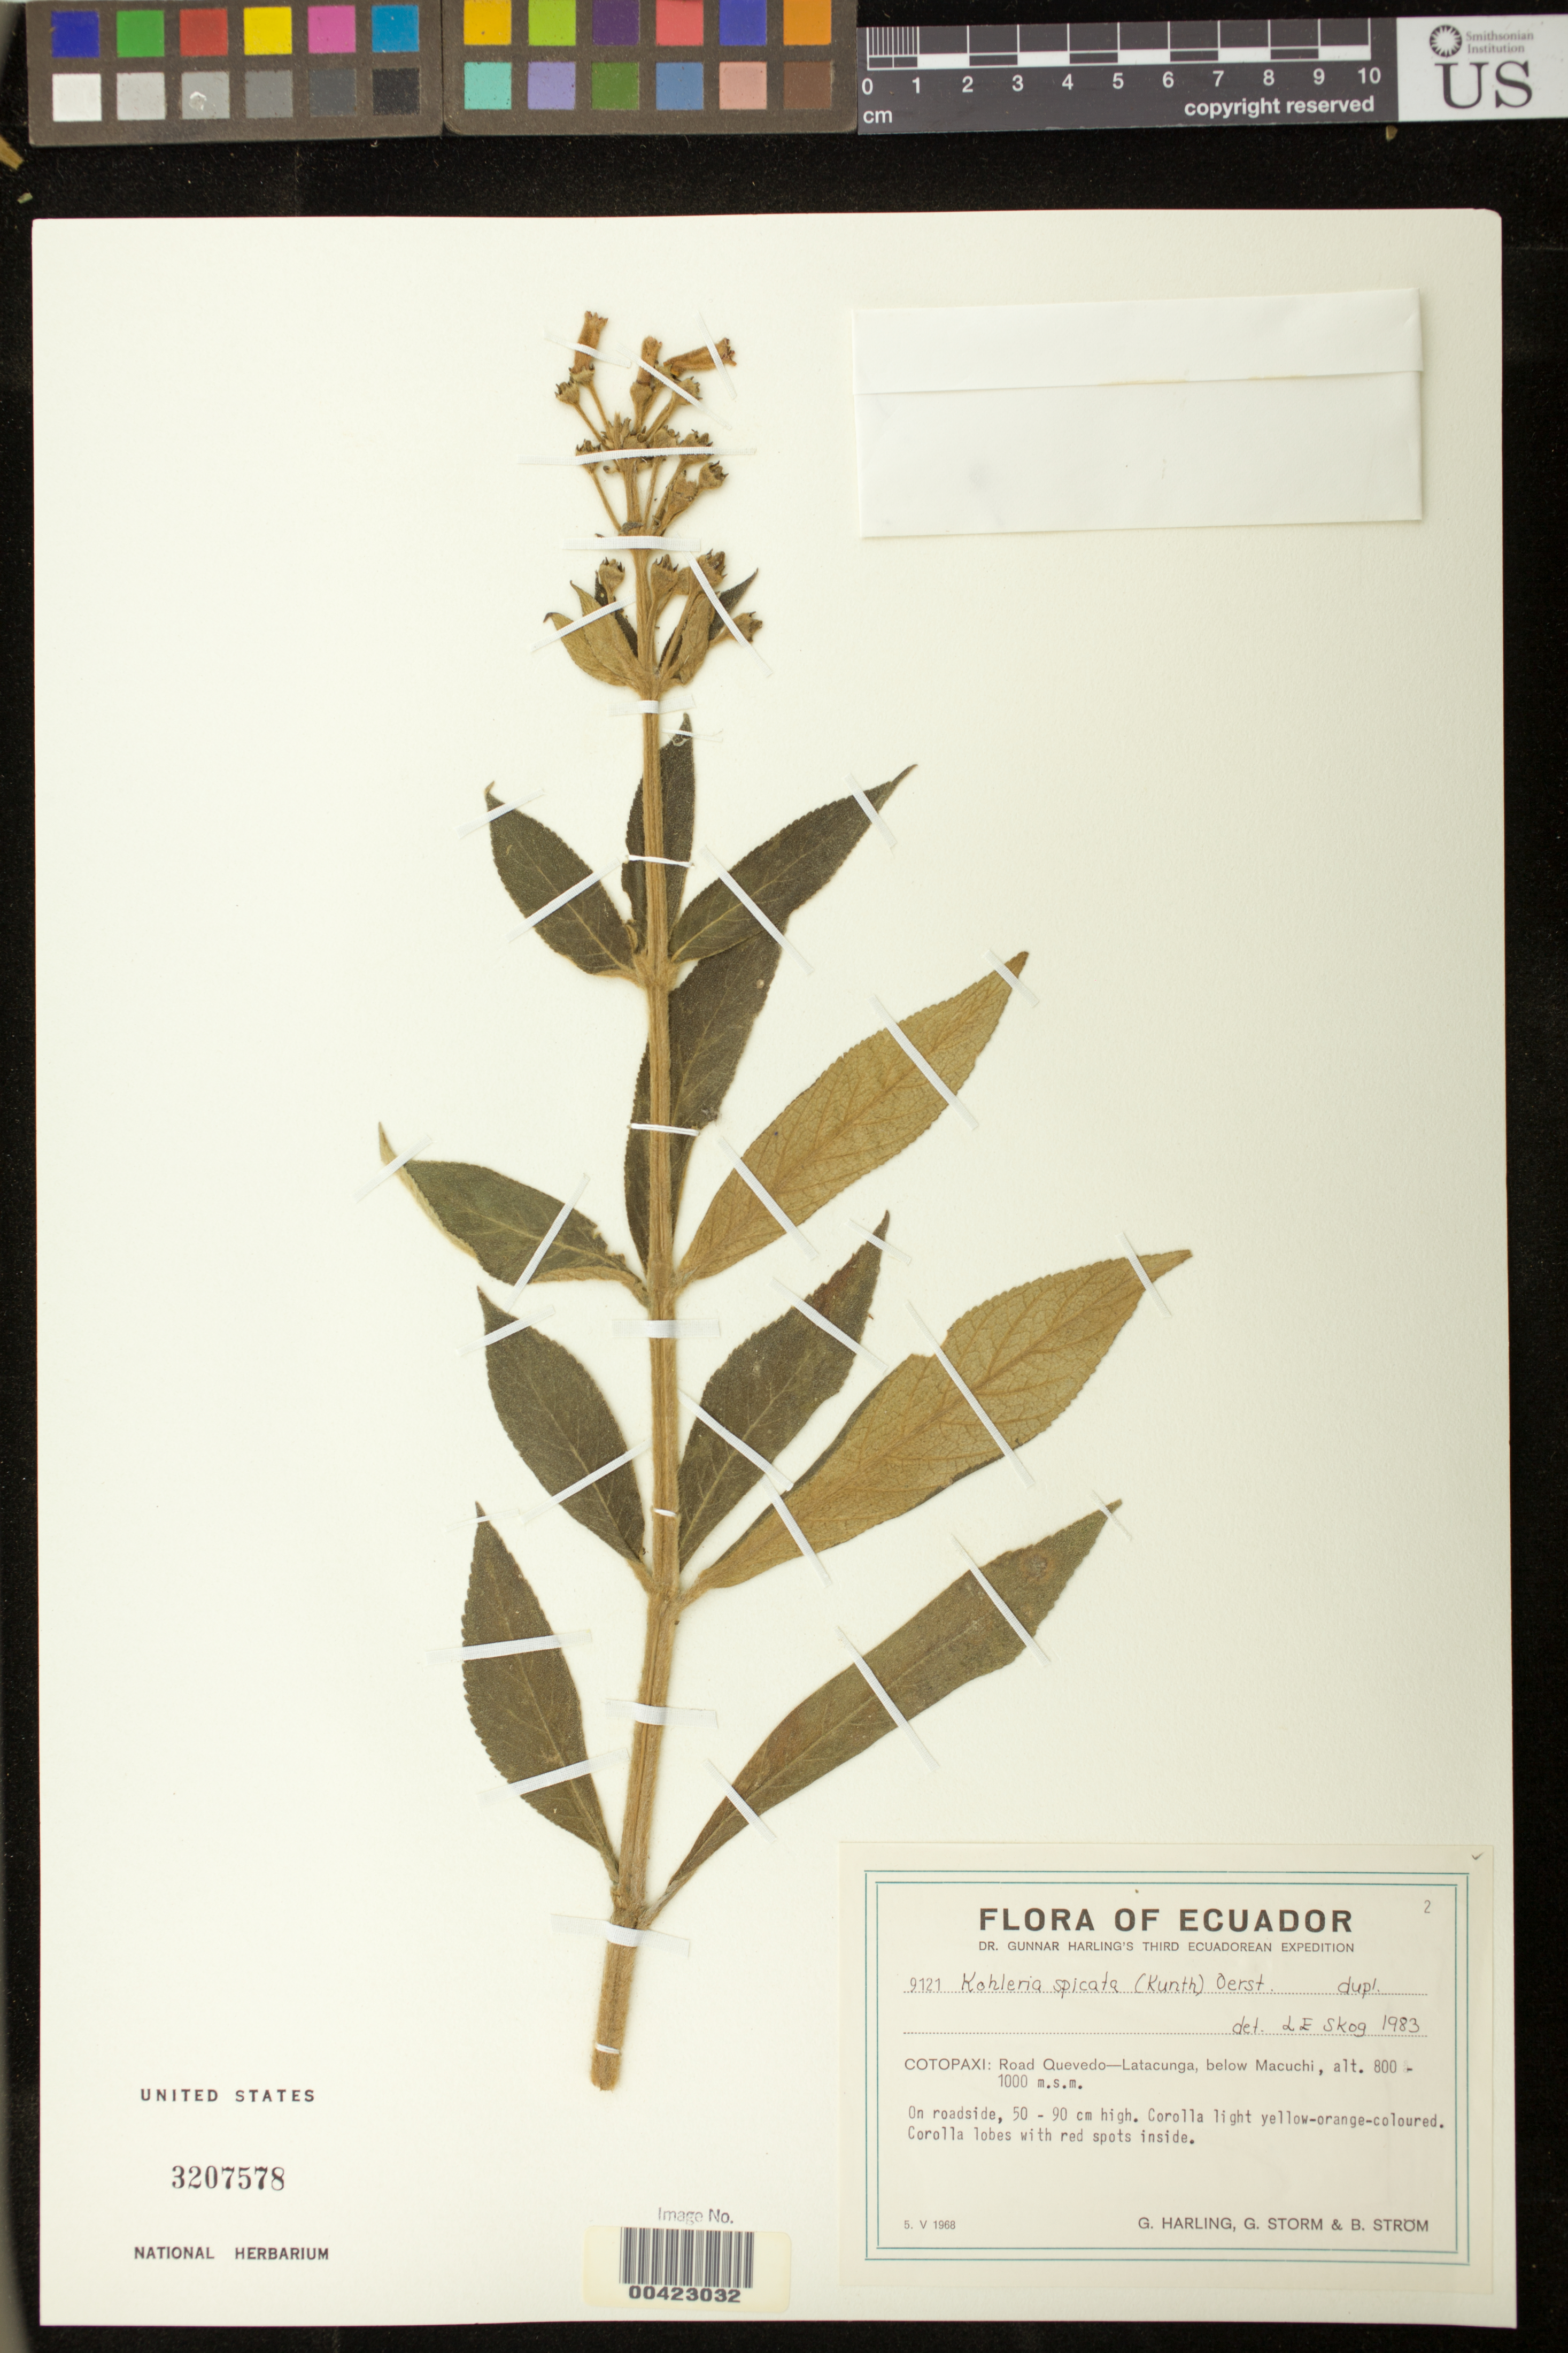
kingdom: Plantae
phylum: Tracheophyta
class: Magnoliopsida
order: Lamiales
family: Gesneriaceae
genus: Kohleria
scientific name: Kohleria spicata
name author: (Kunth) Oerst.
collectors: G. Harling, G. Storm & B. Storm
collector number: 9121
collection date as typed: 05 May 1968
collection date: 1968-05-05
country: Ecuador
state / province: Cotopaxi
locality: Road Quevedo to Latacunga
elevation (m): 800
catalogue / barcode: US 3207578